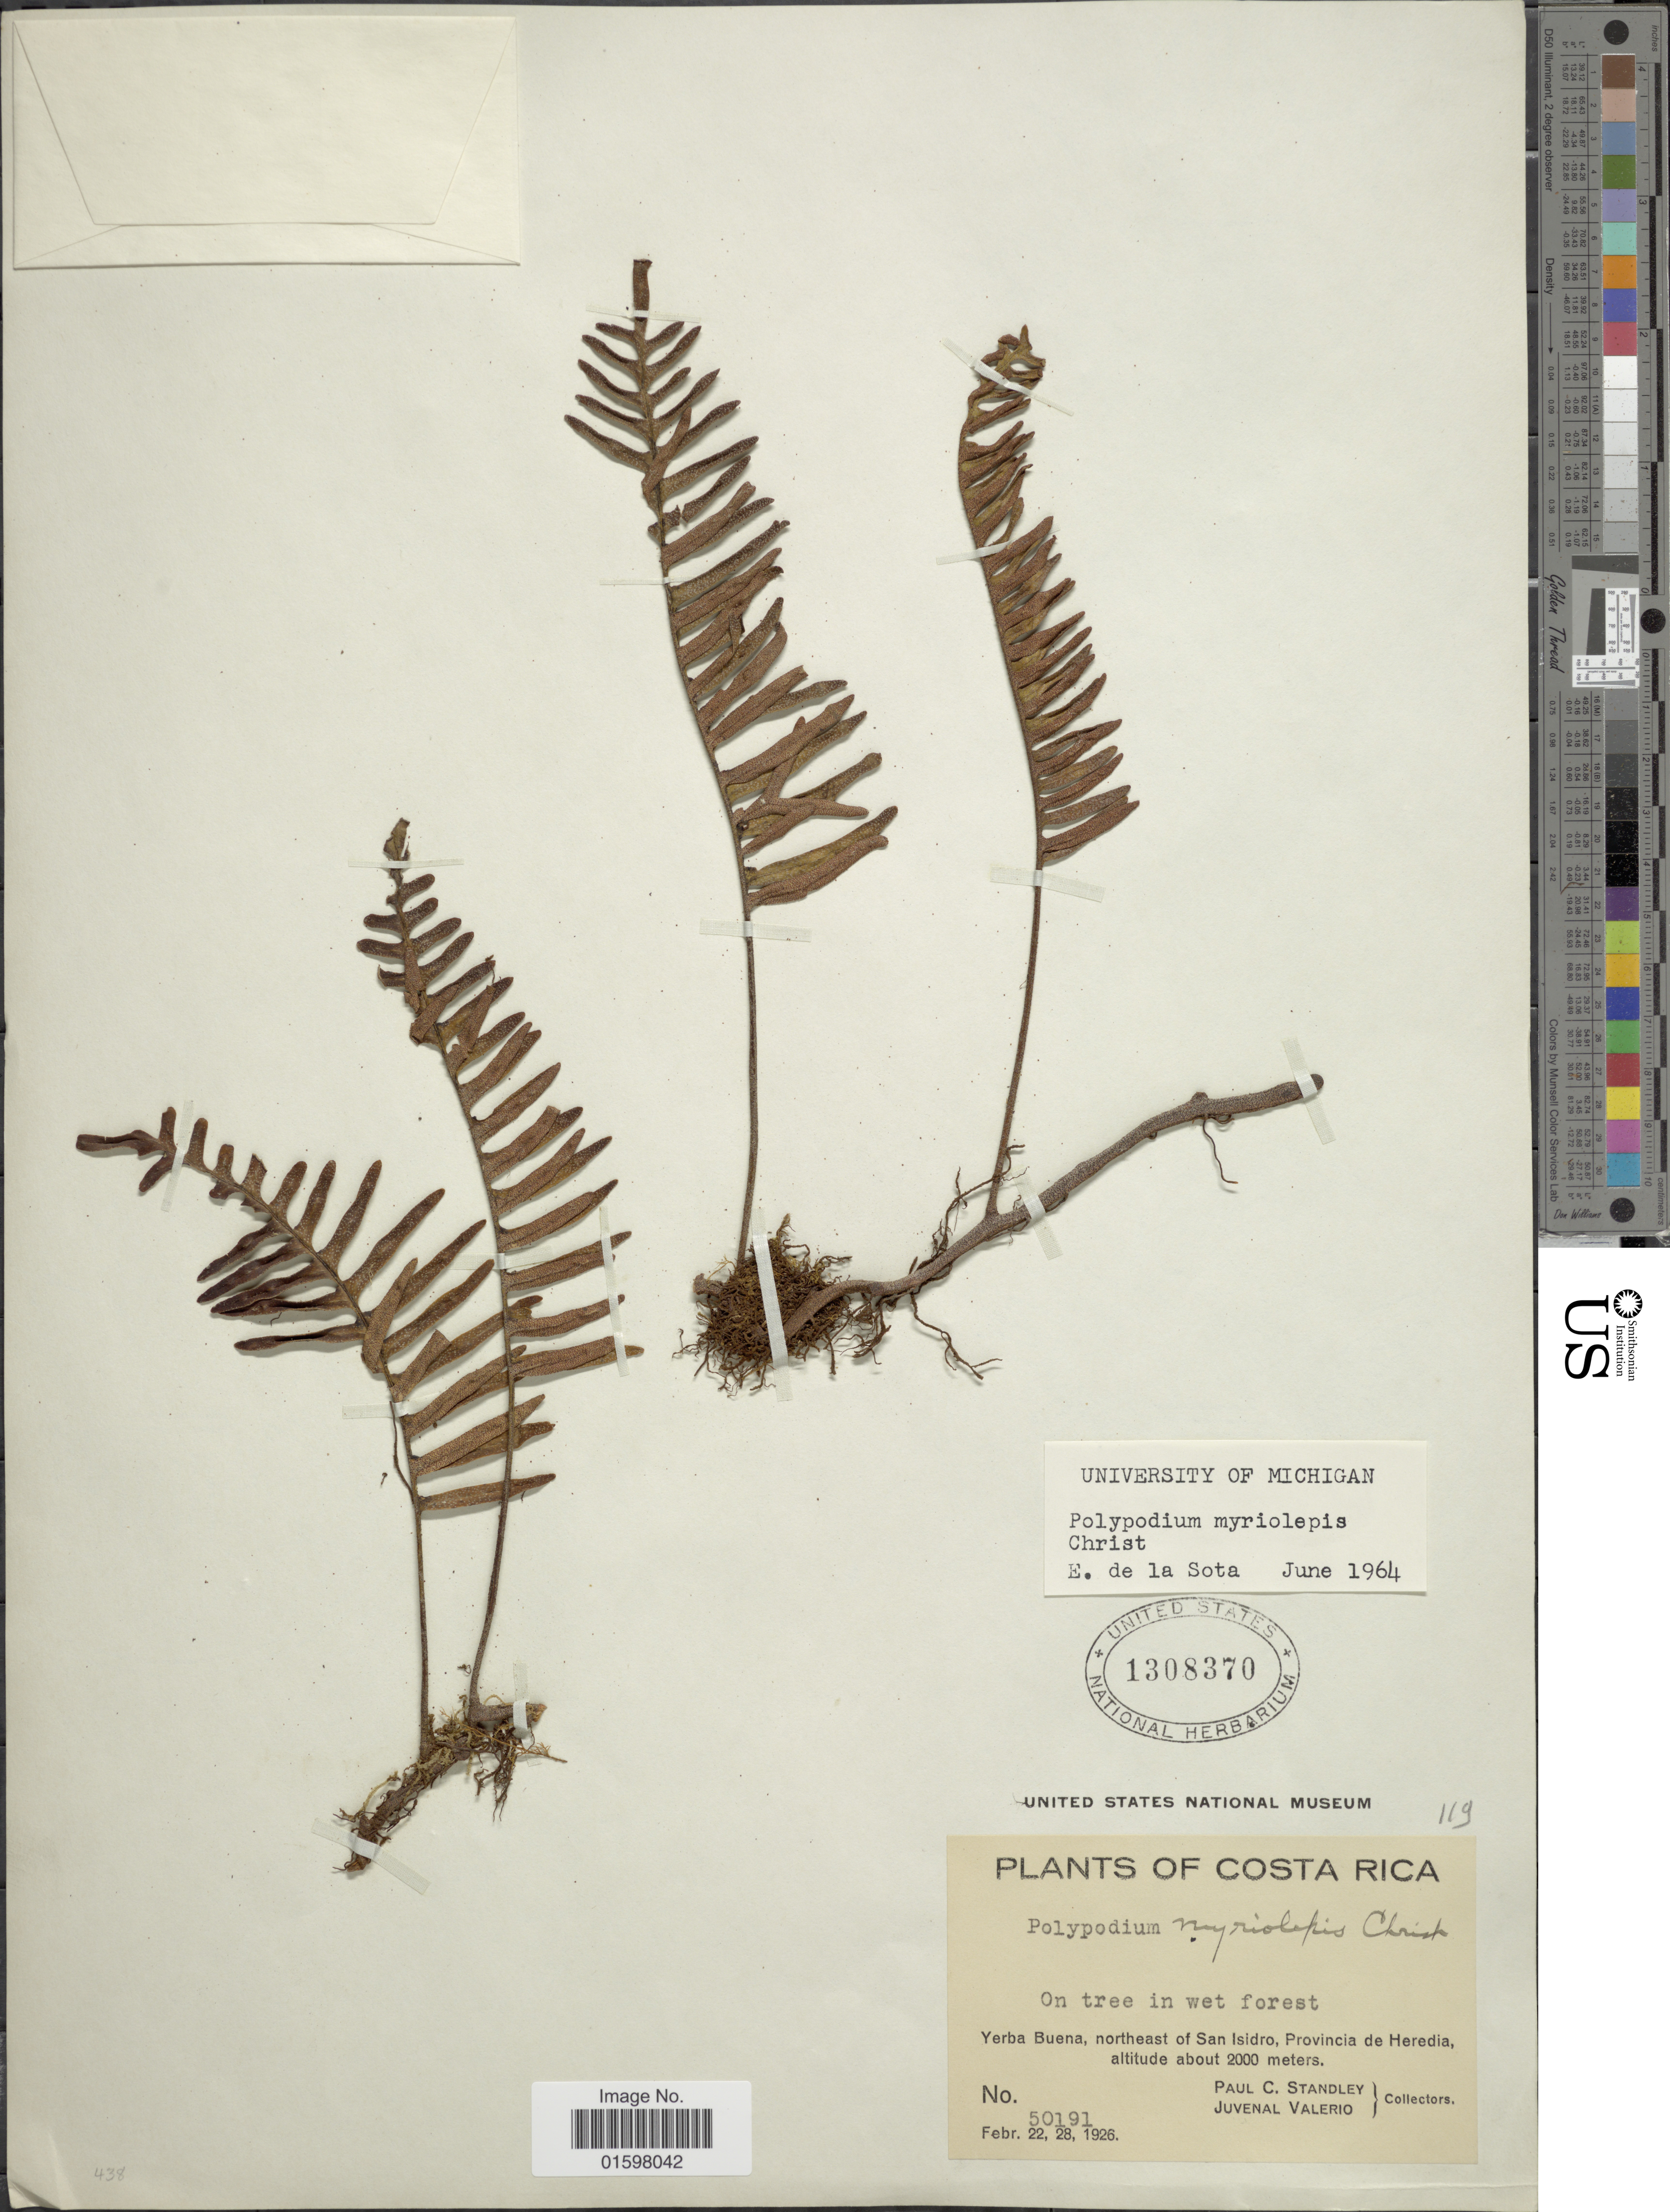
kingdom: Plantae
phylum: Tracheophyta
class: Polypodiopsida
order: Polypodiales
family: Polypodiaceae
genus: Pleopeltis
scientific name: Pleopeltis myriolepis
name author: (Christ) A.R. Sm. & Tejero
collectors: P. C. Standley & J. Valerio R.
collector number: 50191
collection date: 1926-02-22/1926-02-28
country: Costa Rica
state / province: Heredia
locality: Yerba Buena, northeast of San Isidro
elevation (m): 2000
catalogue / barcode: US 1308370